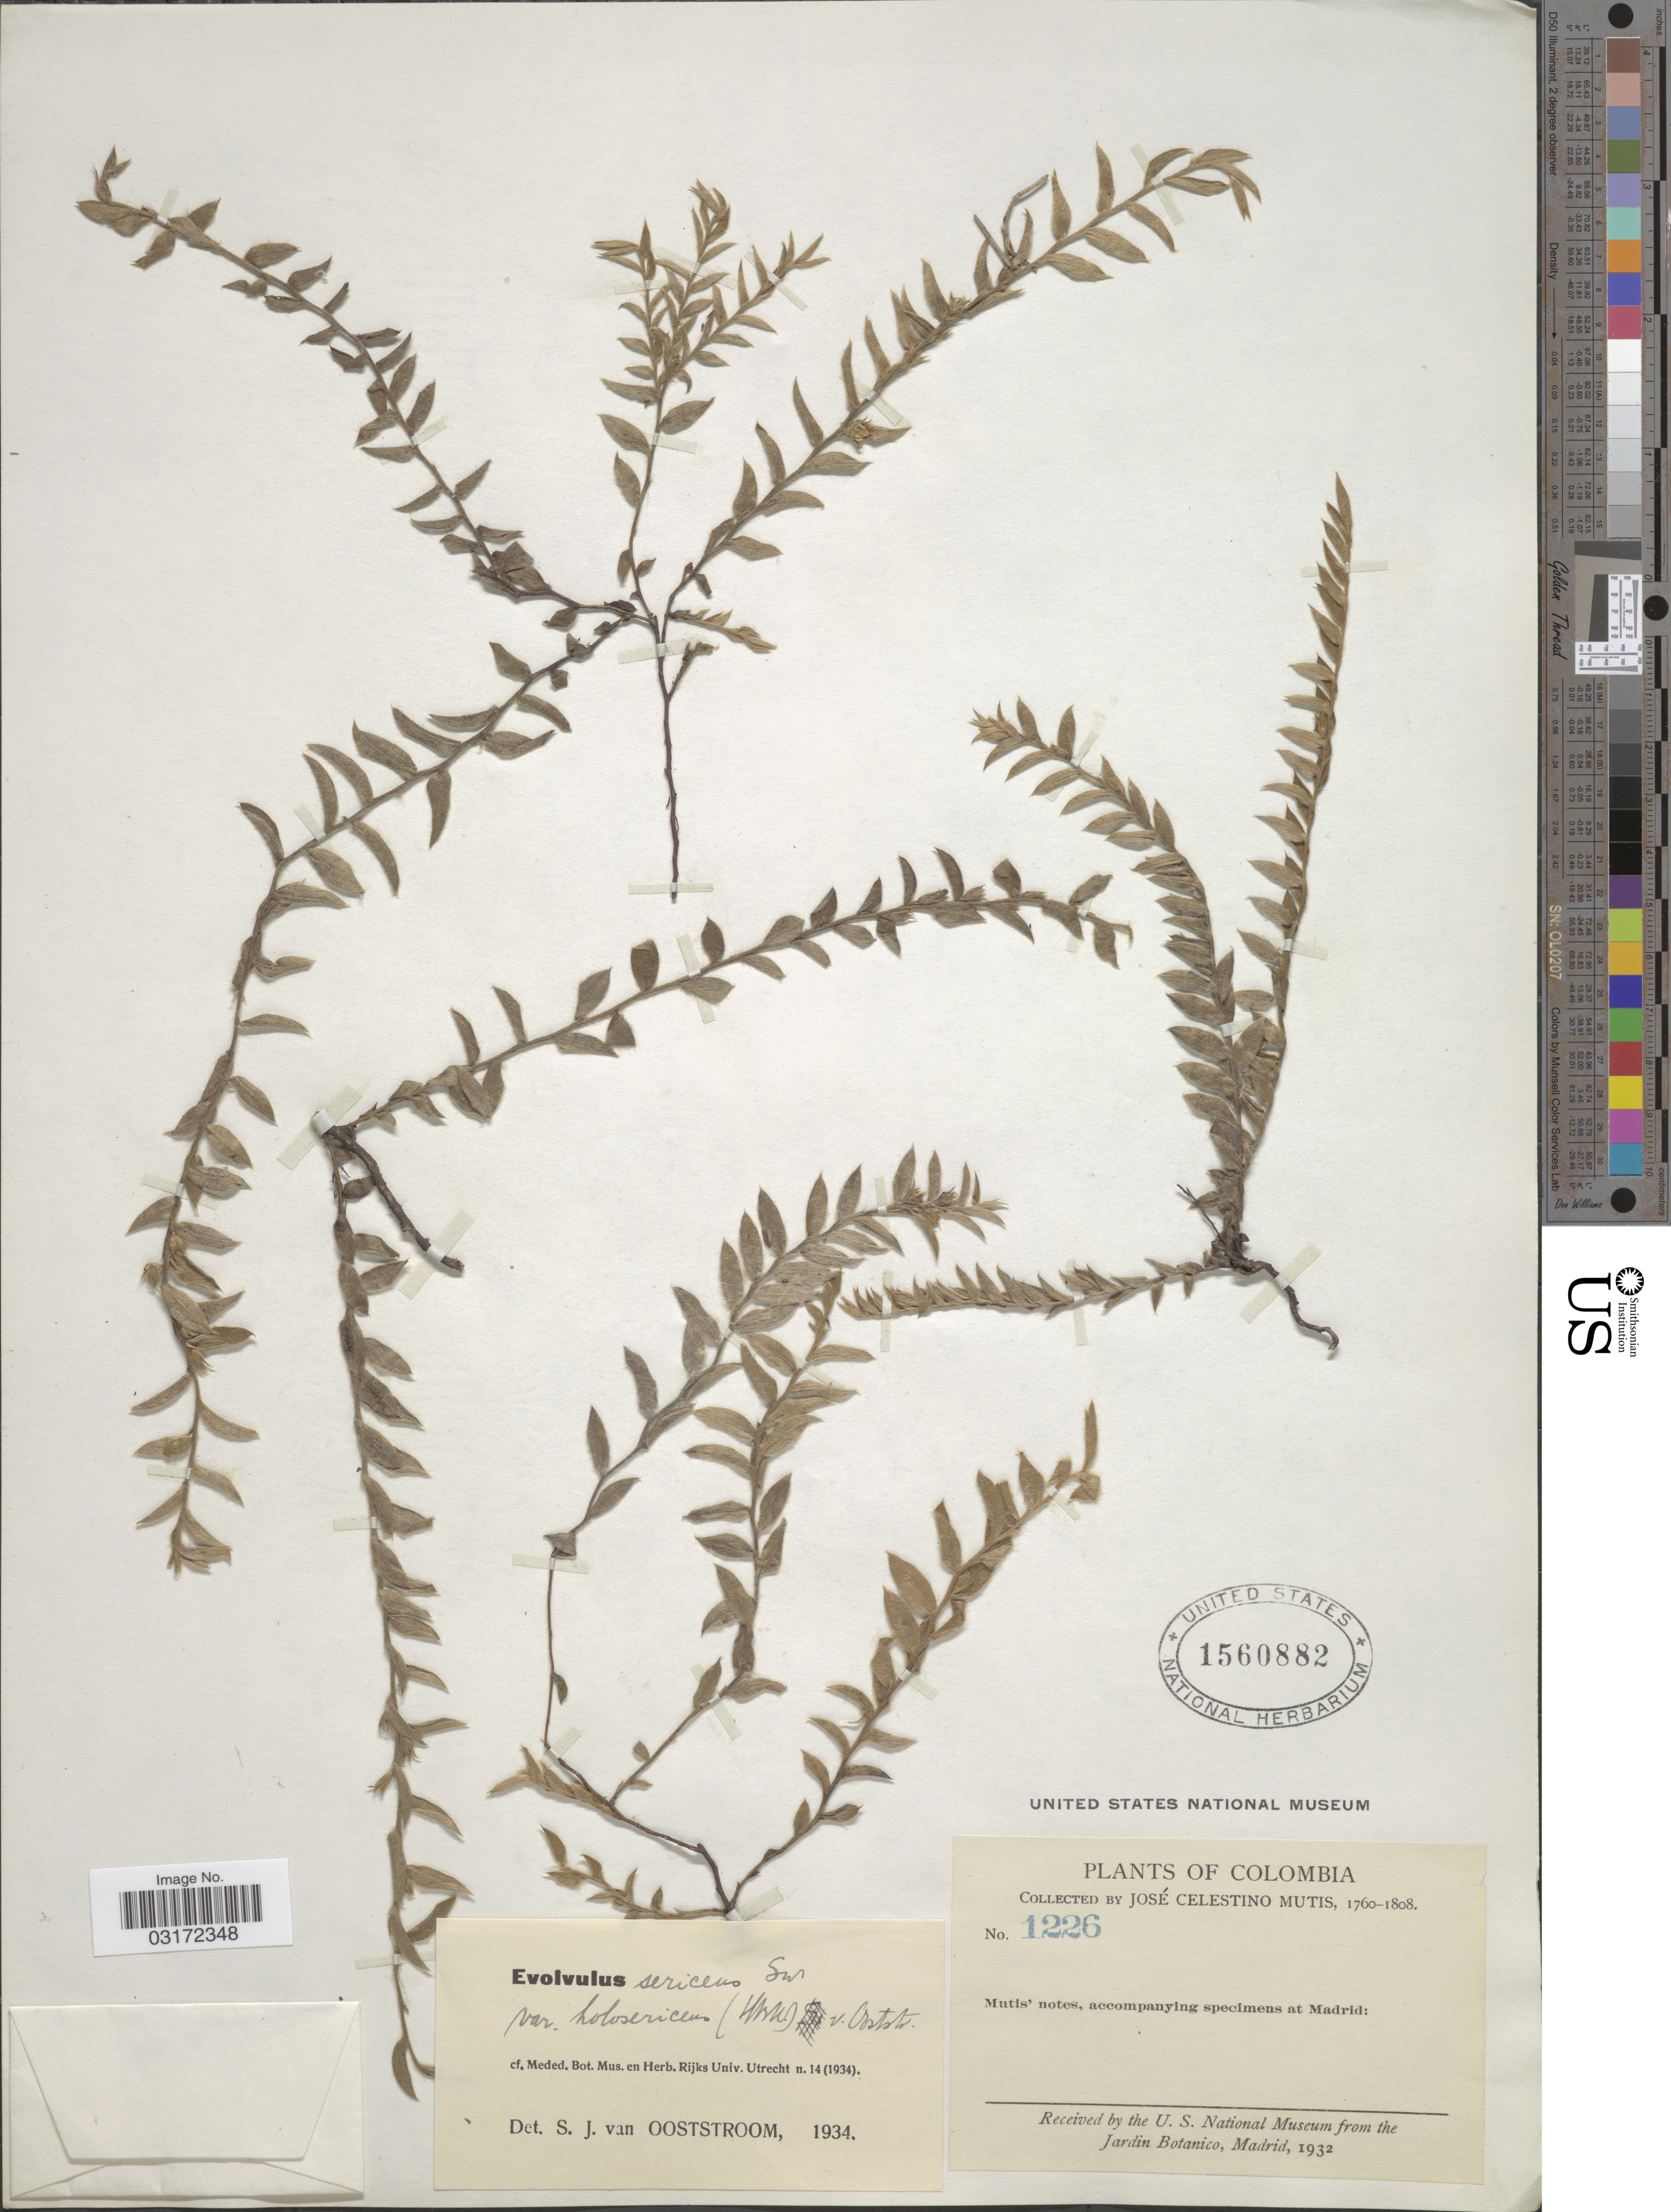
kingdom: Plantae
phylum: Tracheophyta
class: Magnoliopsida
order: Solanales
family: Convolvulaceae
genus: Evolvulus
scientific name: Evolvulus sericeus var. holosericeus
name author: (Kunth) Ooststr.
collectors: J. C. B. Mutis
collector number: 1226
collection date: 1760/1808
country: Colombia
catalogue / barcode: US 1560882